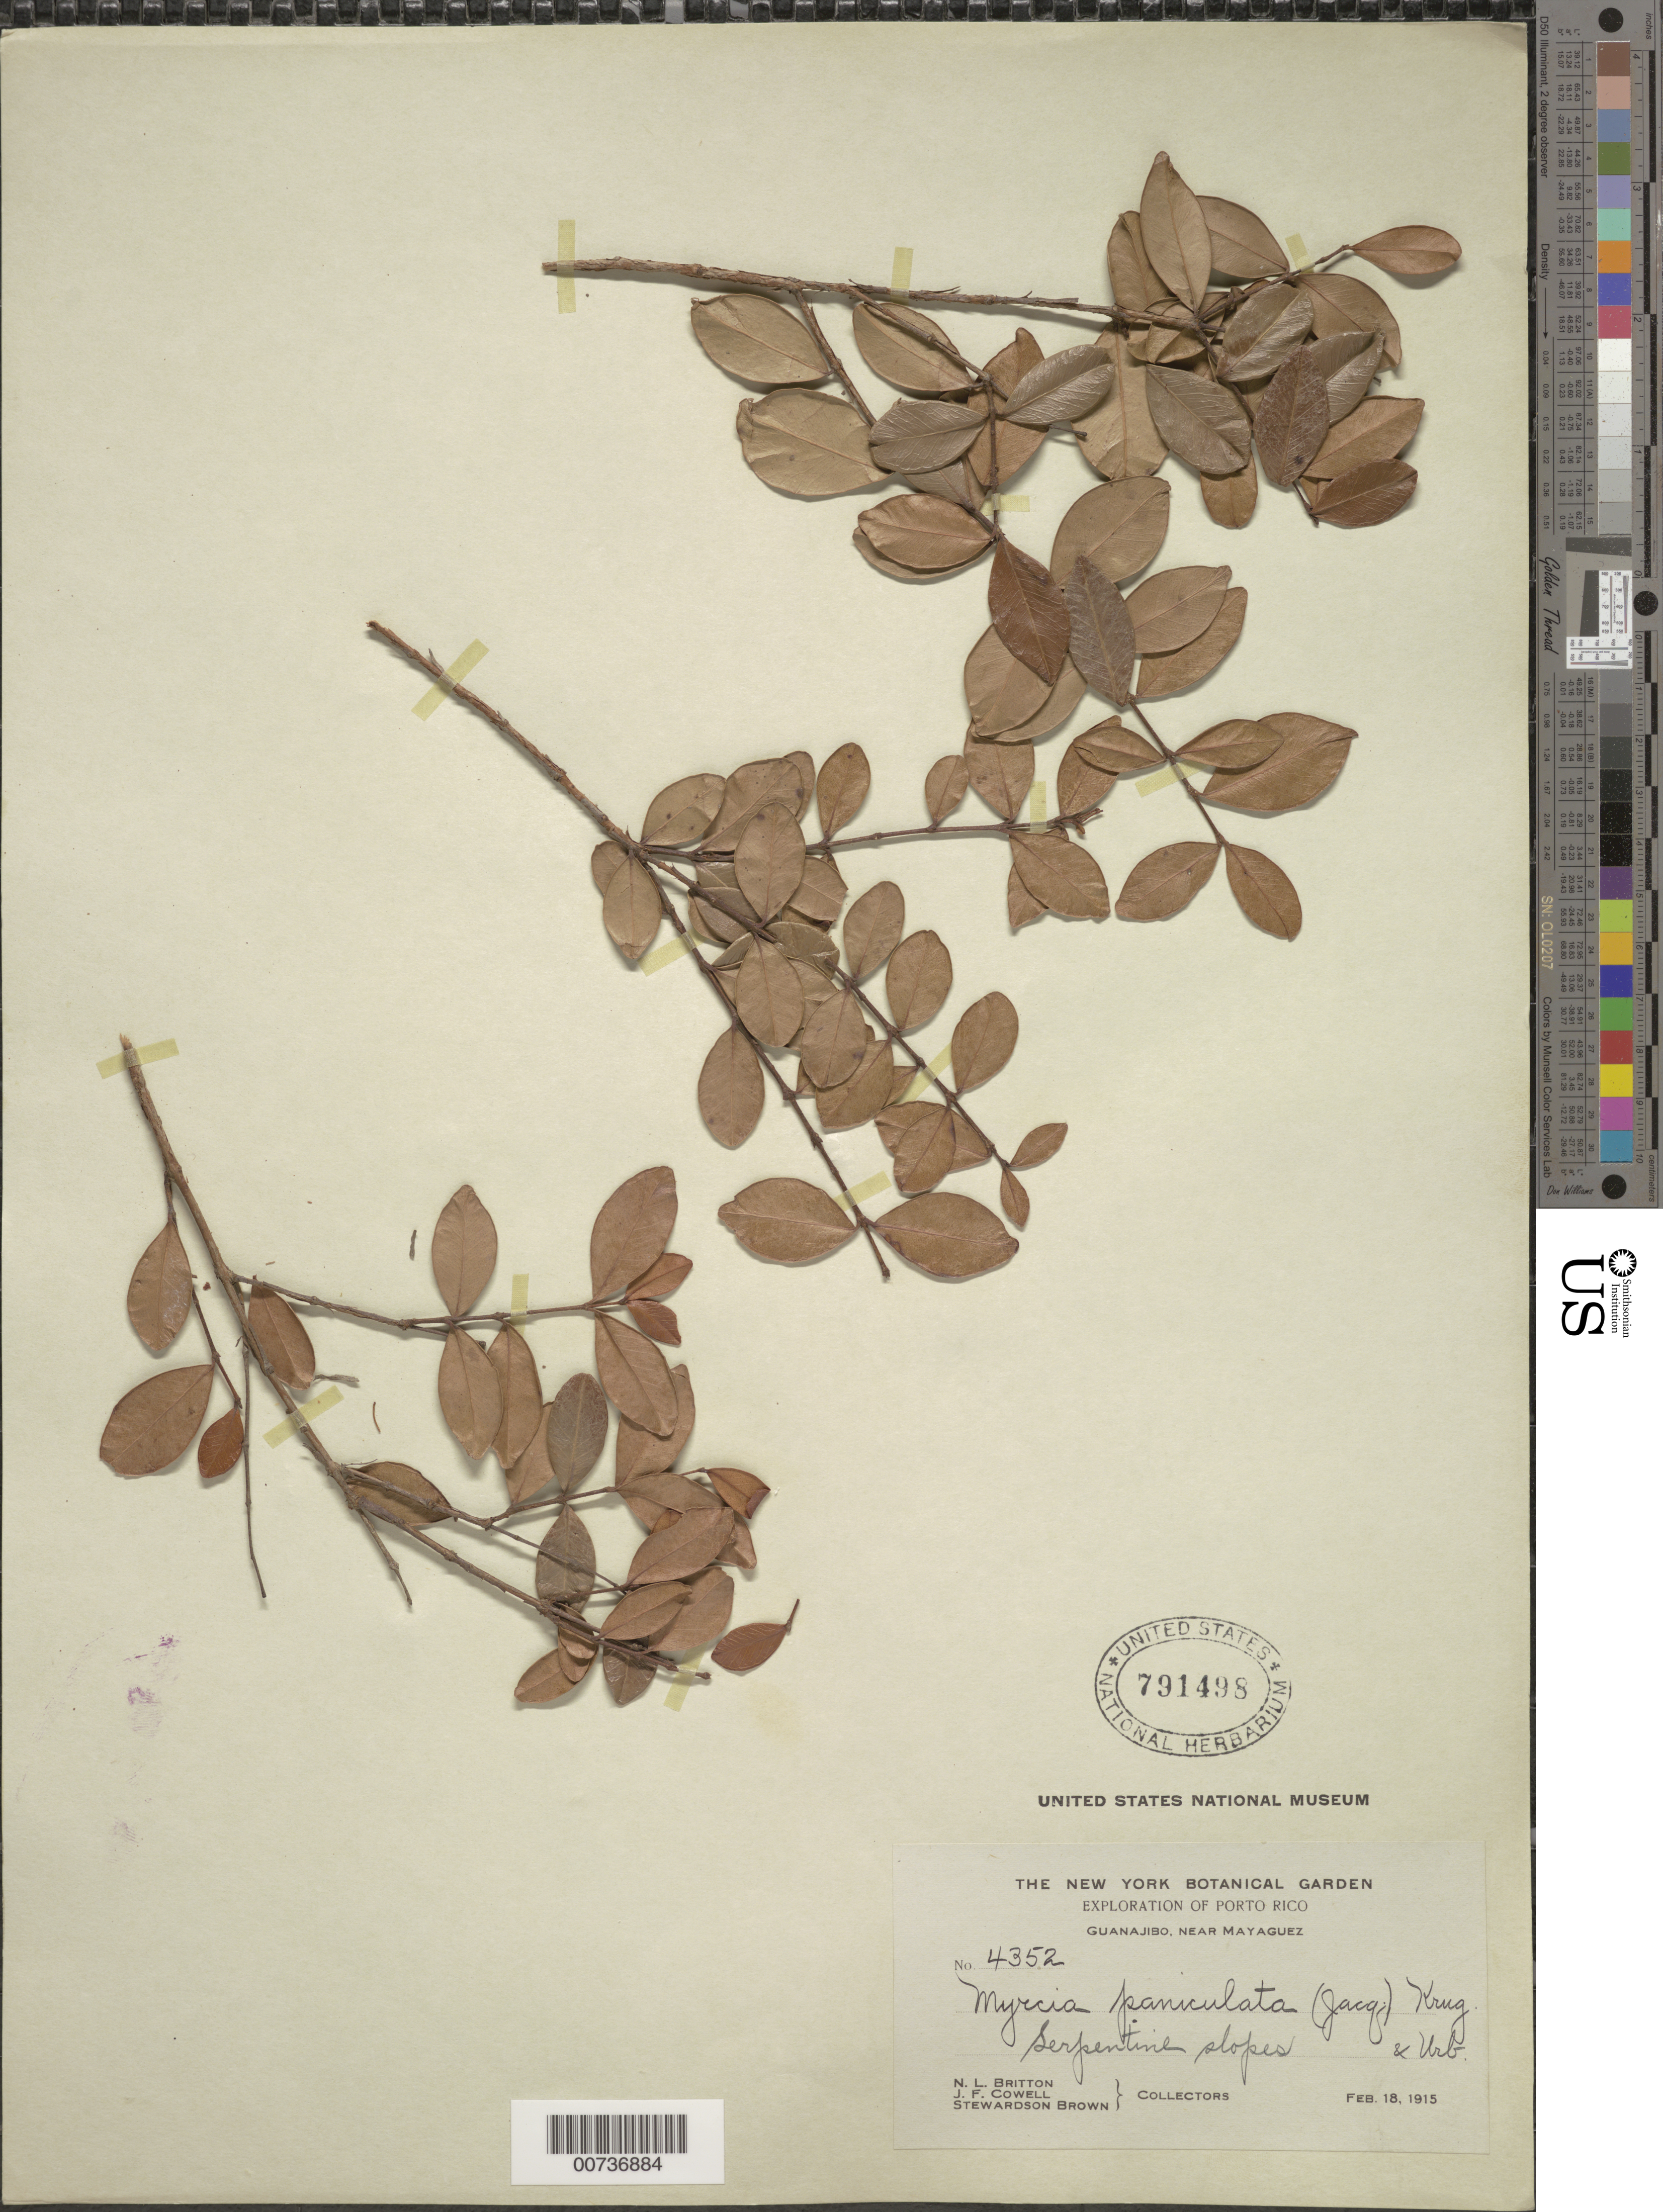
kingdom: Plantae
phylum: Tracheophyta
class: Magnoliopsida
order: Myrtales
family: Myrtaceae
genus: Myrcia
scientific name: Myrcia citrifolia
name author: (Aubl.) Urb.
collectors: N. Britton, J. F. Cowell & S. Brown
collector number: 4352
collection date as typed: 18 Feb 1915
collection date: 1915-02-18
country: Puerto Rico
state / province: Mayagüez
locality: Guanajibo, near Mayaguez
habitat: Serpentine slopes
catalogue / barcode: US 791498